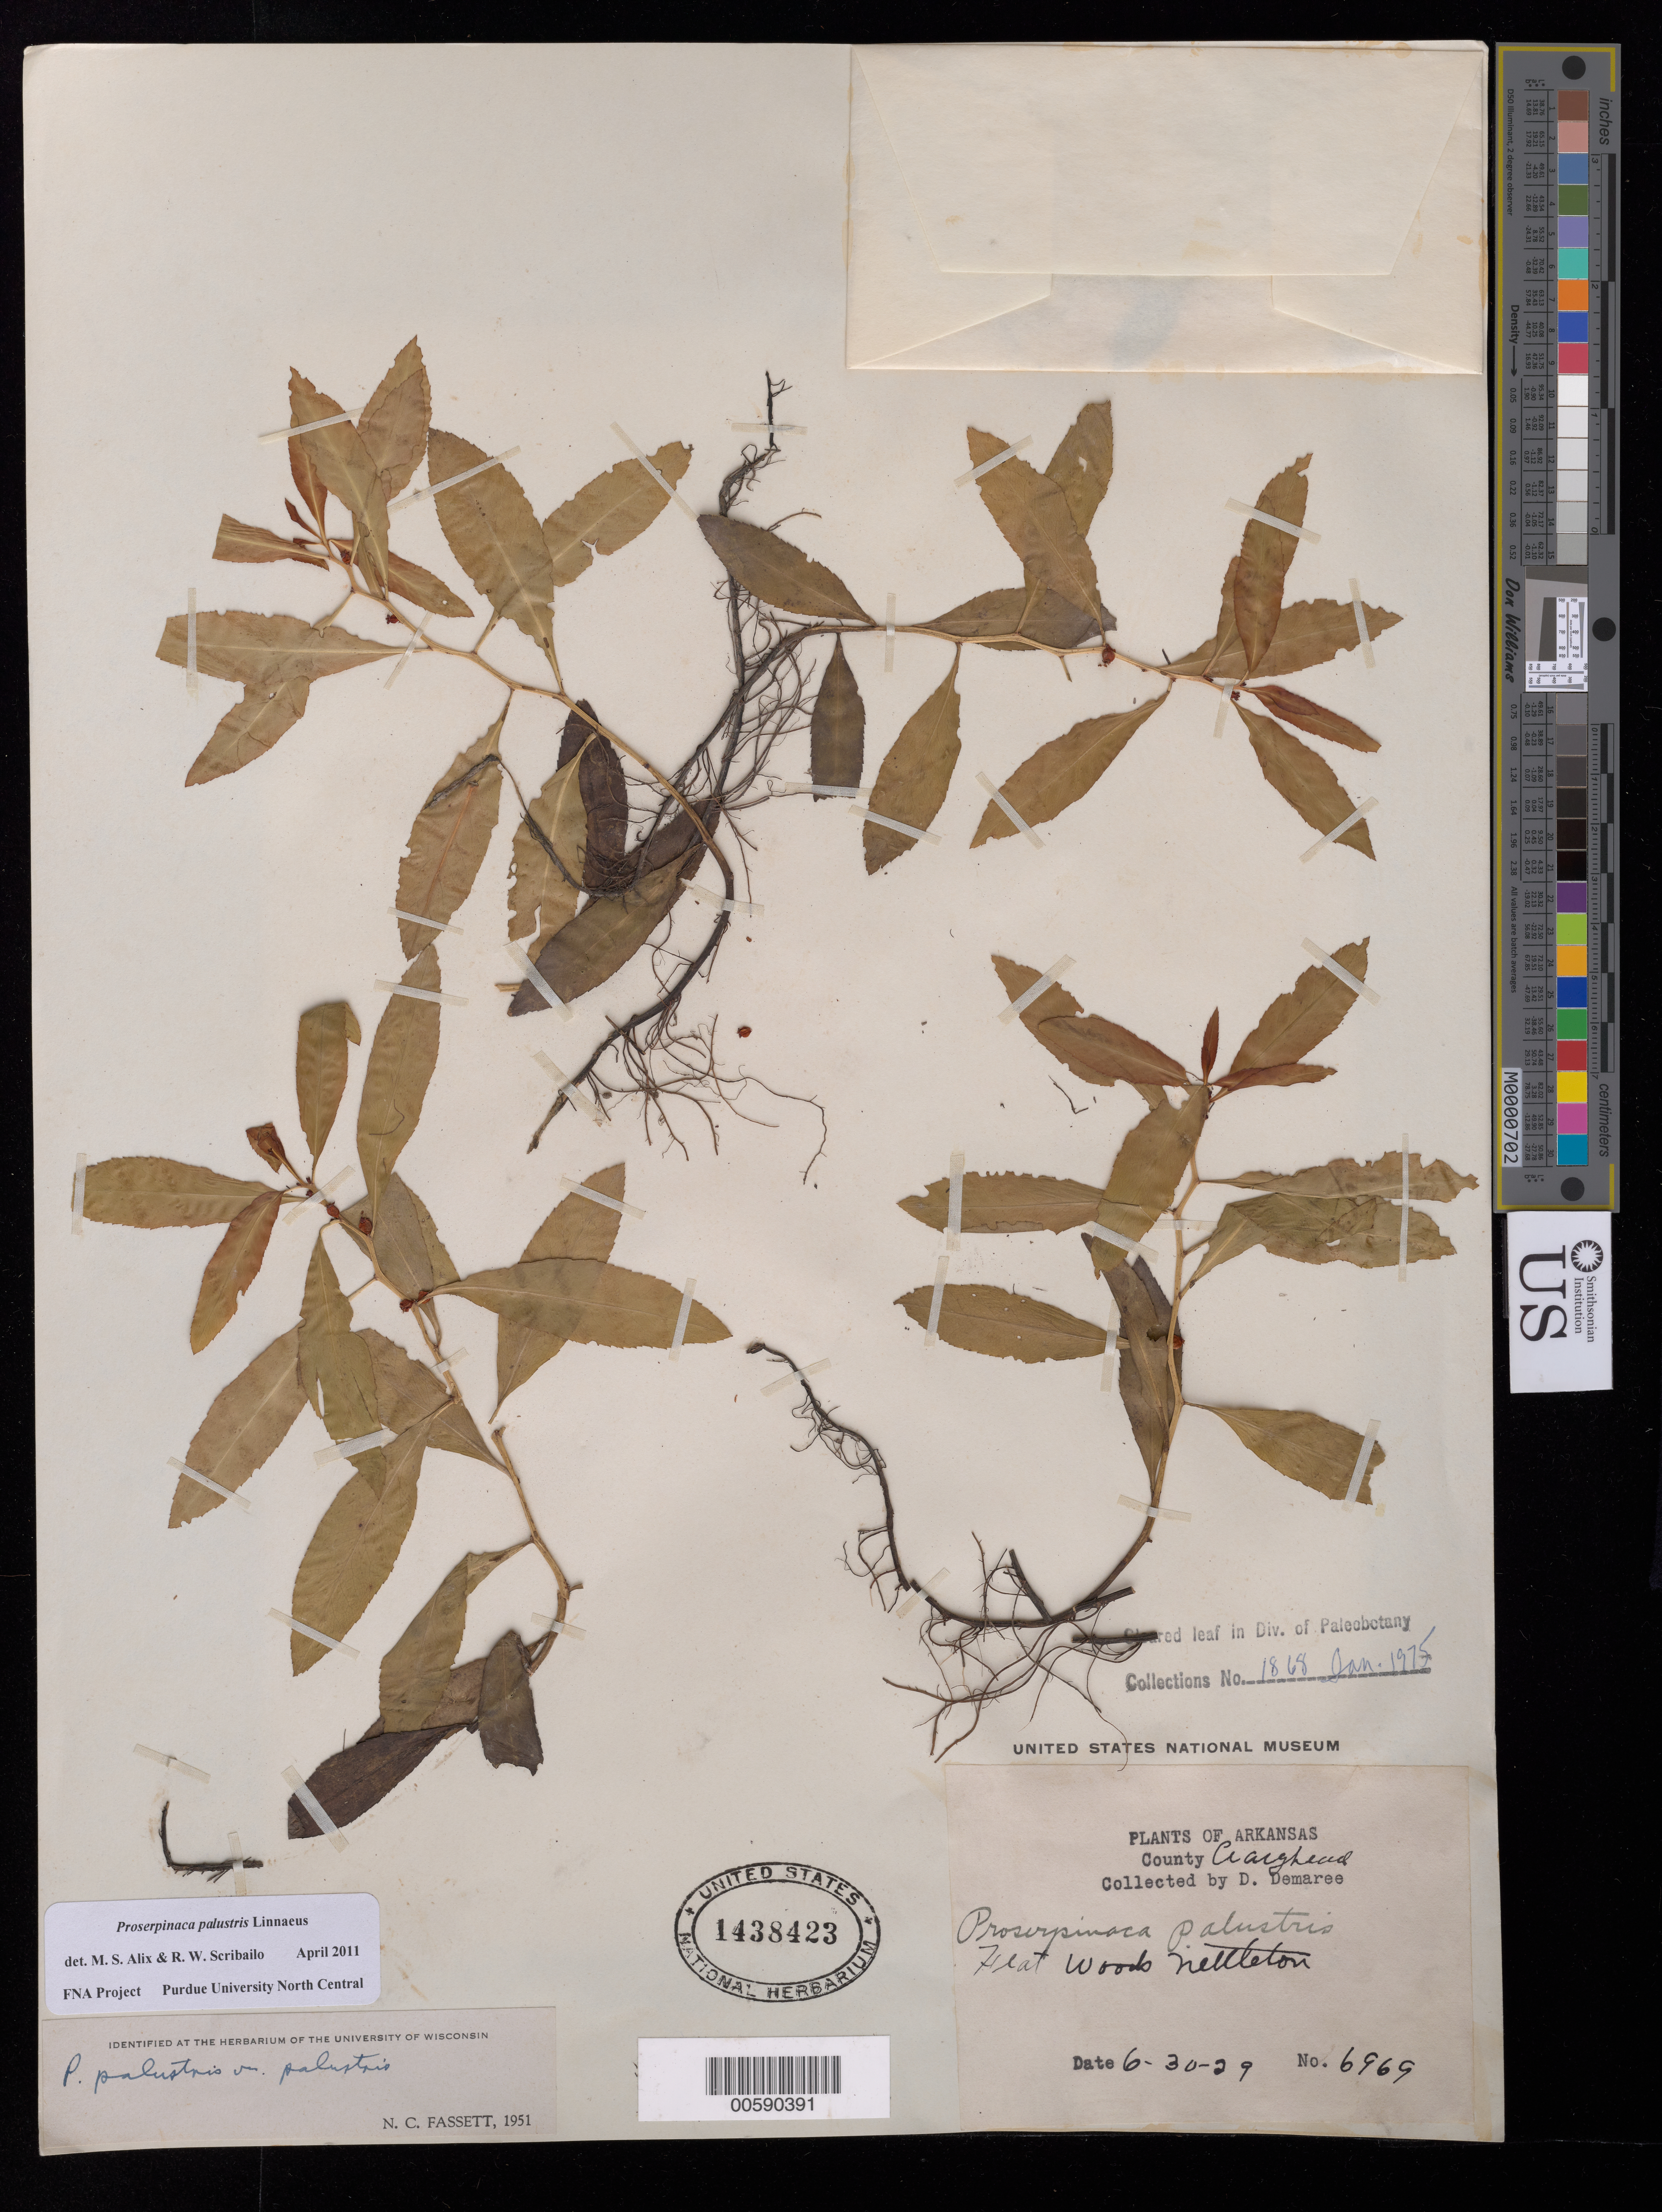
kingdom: Plantae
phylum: Tracheophyta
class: Magnoliopsida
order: Saxifragales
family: Haloragaceae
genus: Proserpinaca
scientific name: Proserpinaca palustris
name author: L.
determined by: Scribailo, R. W.; Alix, M. S.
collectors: D. Demaree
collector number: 6969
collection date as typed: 30 Jun 1929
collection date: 1929-06-30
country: United States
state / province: Arkansas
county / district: Craighead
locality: Nettleton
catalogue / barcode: US 1438423